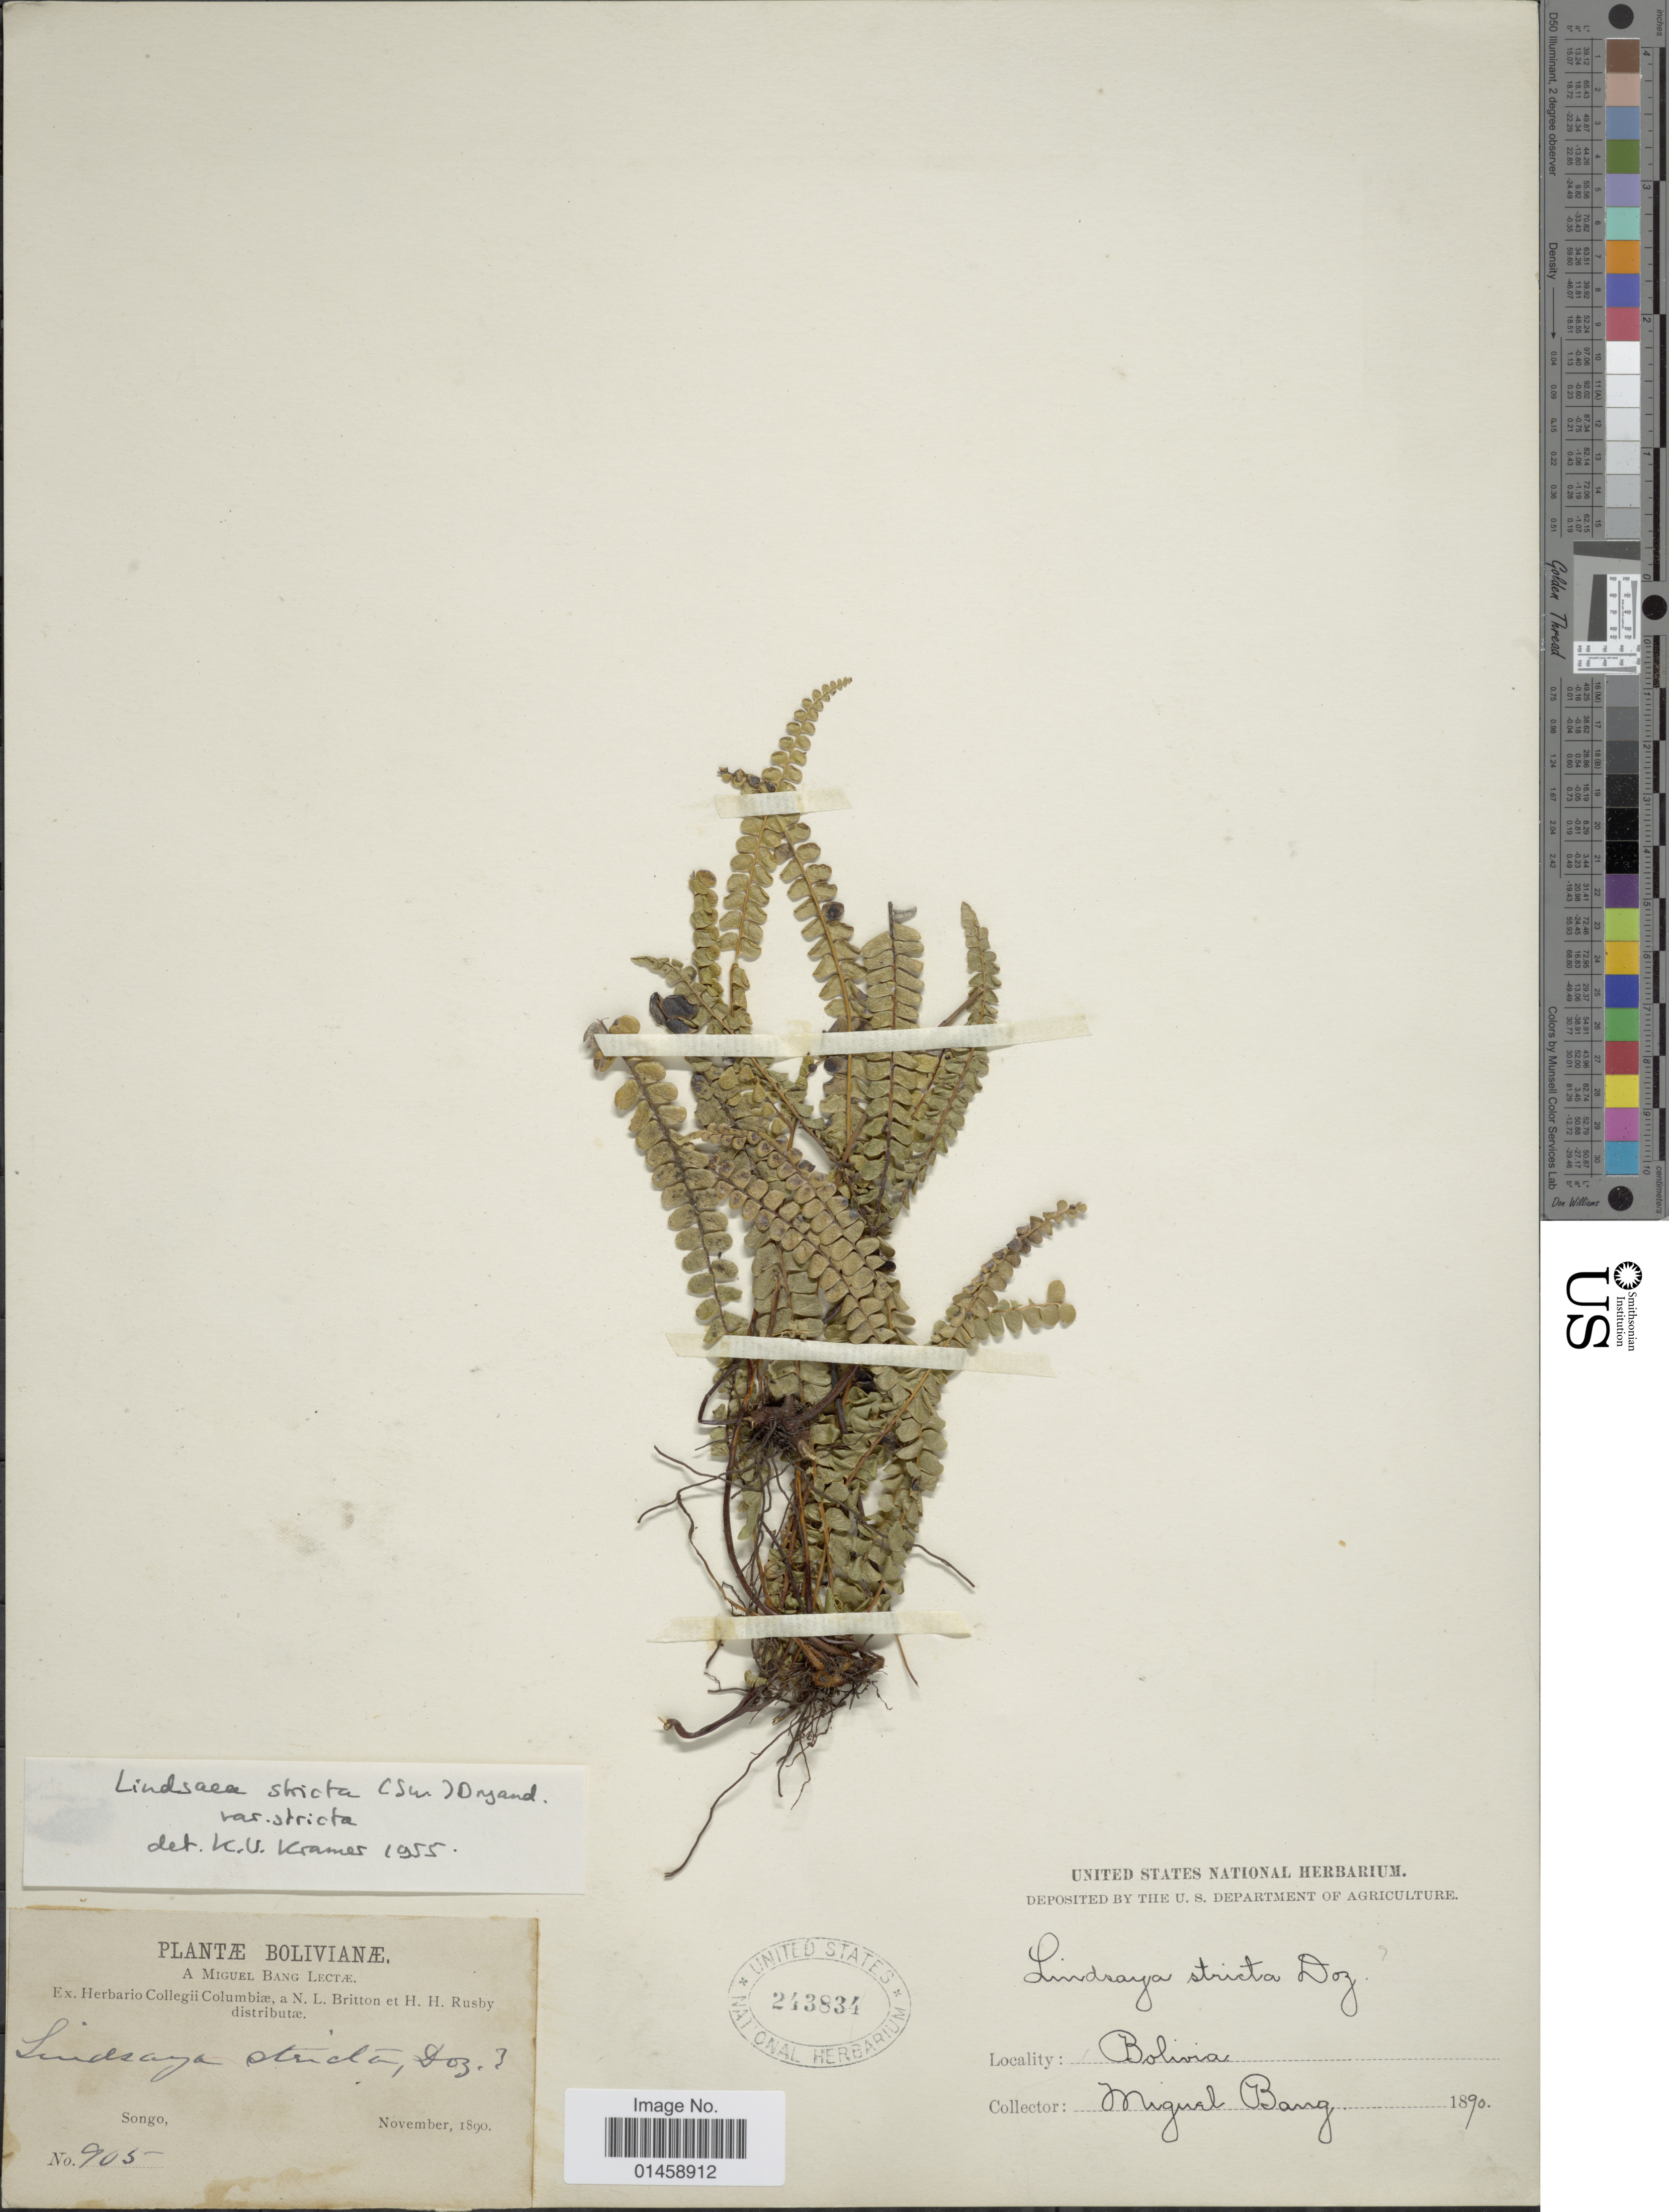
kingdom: Plantae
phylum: Tracheophyta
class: Polypodiopsida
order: Polypodiales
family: Lindsaeaceae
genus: Lindsaea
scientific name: Lindsaea stricta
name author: (Sw.) Dryand.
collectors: M. Bang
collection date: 1890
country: Bolivia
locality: Songo.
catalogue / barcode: US 243834